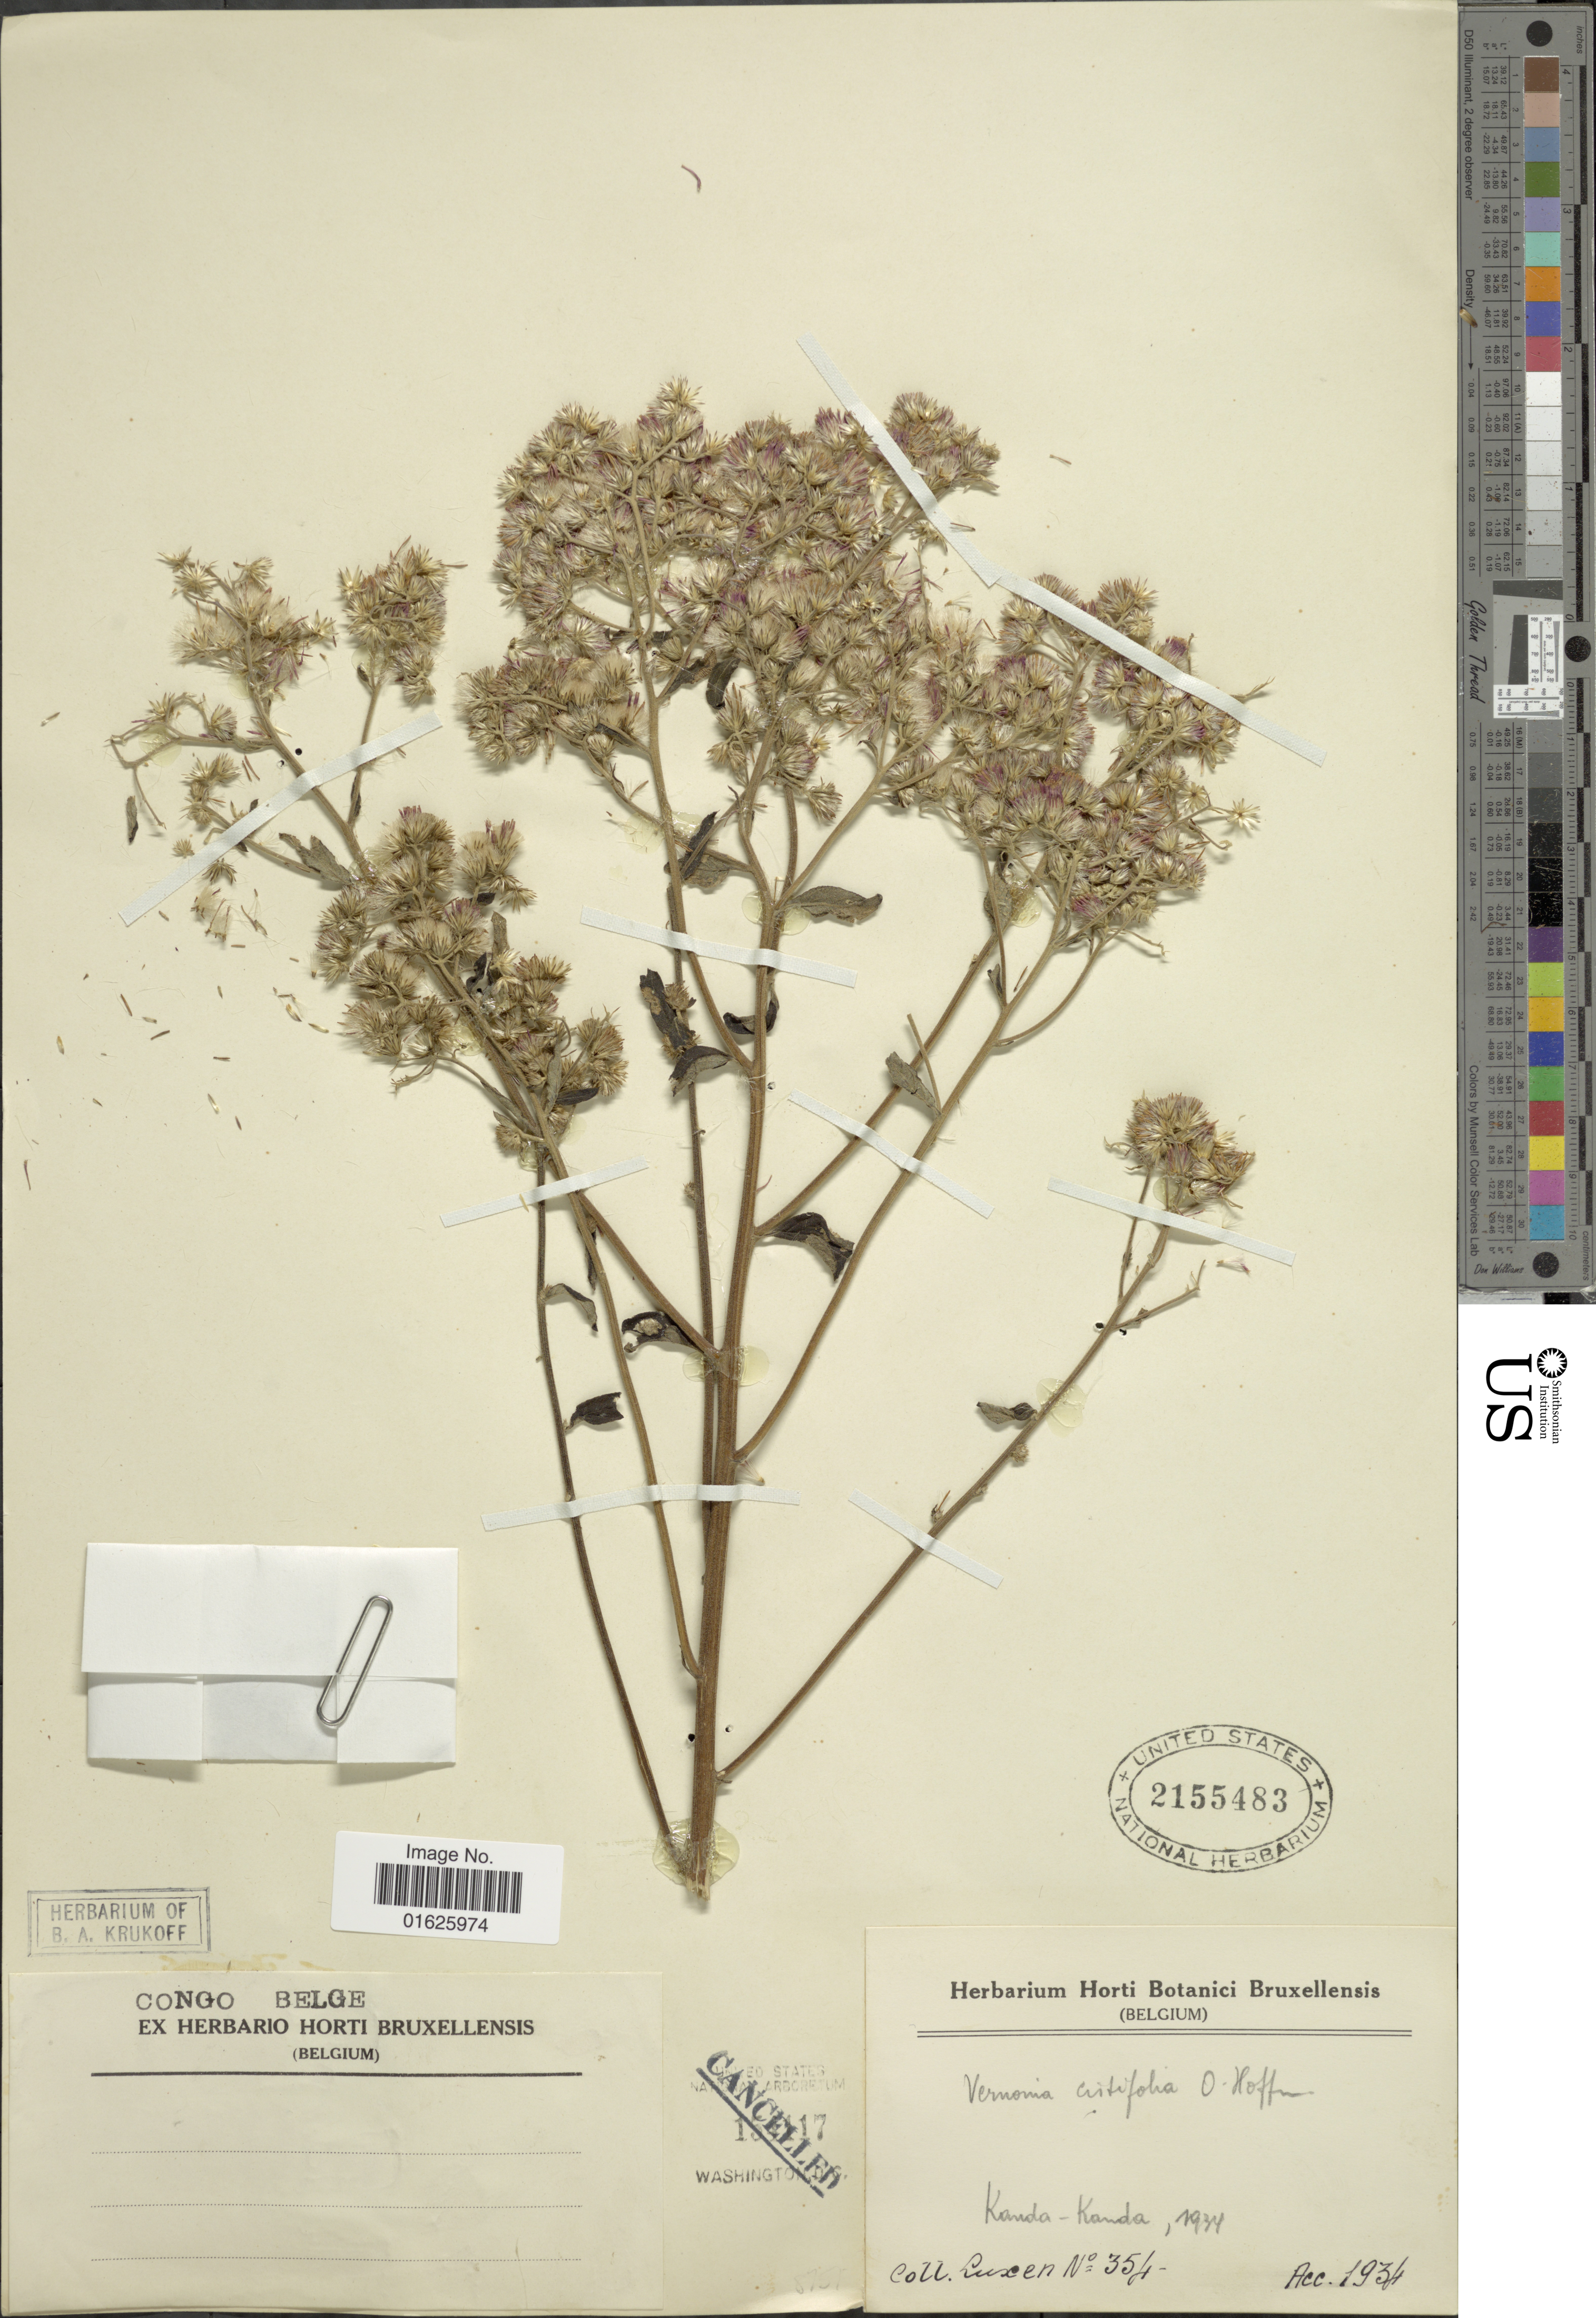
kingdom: Plantae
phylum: Tracheophyta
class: Magnoliopsida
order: Asterales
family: Asteraceae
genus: Orbivestus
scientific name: Orbivestus karaguensis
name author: (Oliv. & Hiern) H. Rob.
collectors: Luxen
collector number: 354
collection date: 1934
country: Congo, Democratic Republic of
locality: Congo Belge, Kanda-Kanda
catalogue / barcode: US 2155483